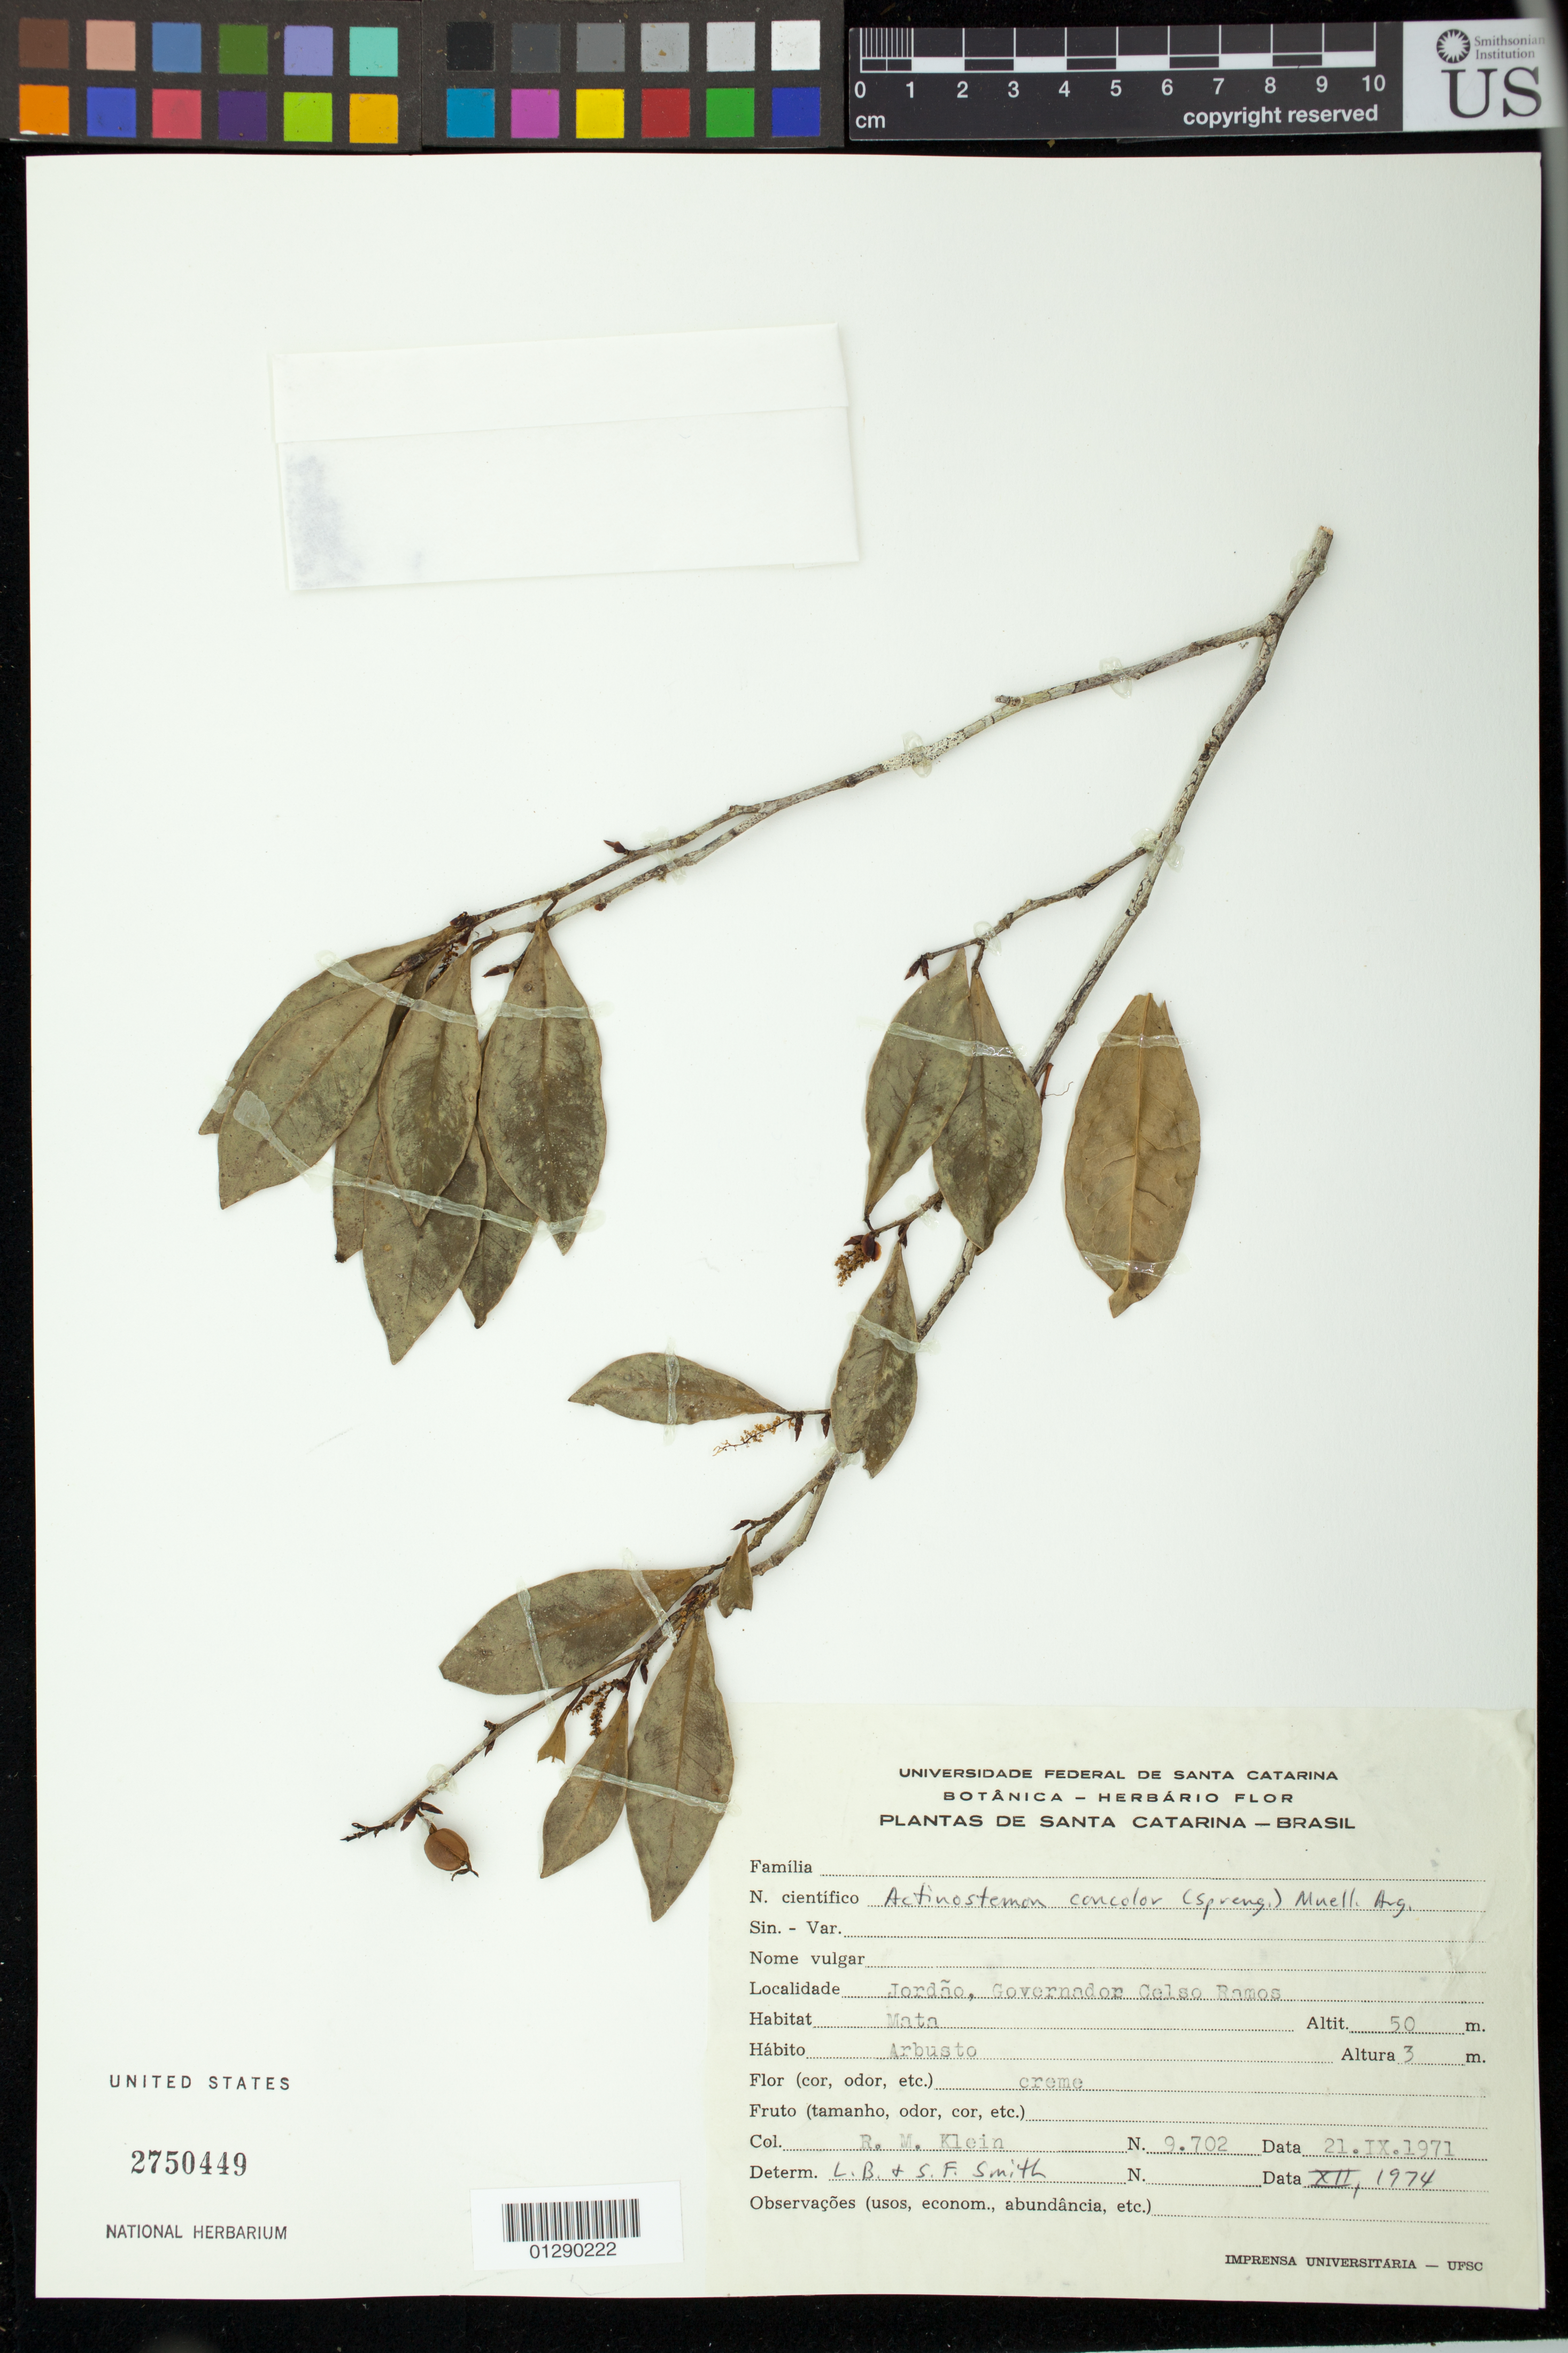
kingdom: Plantae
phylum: Tracheophyta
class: Magnoliopsida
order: Malpighiales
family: Euphorbiaceae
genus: Actinostemon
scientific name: Actinostemon concolor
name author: (Spreng.) Müll. Arg.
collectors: R. M. Klein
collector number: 9.702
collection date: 1971-09-21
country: Brazil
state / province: Santa Catarina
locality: Jordao, Governador Celso Ramos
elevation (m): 50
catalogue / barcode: US 2750449